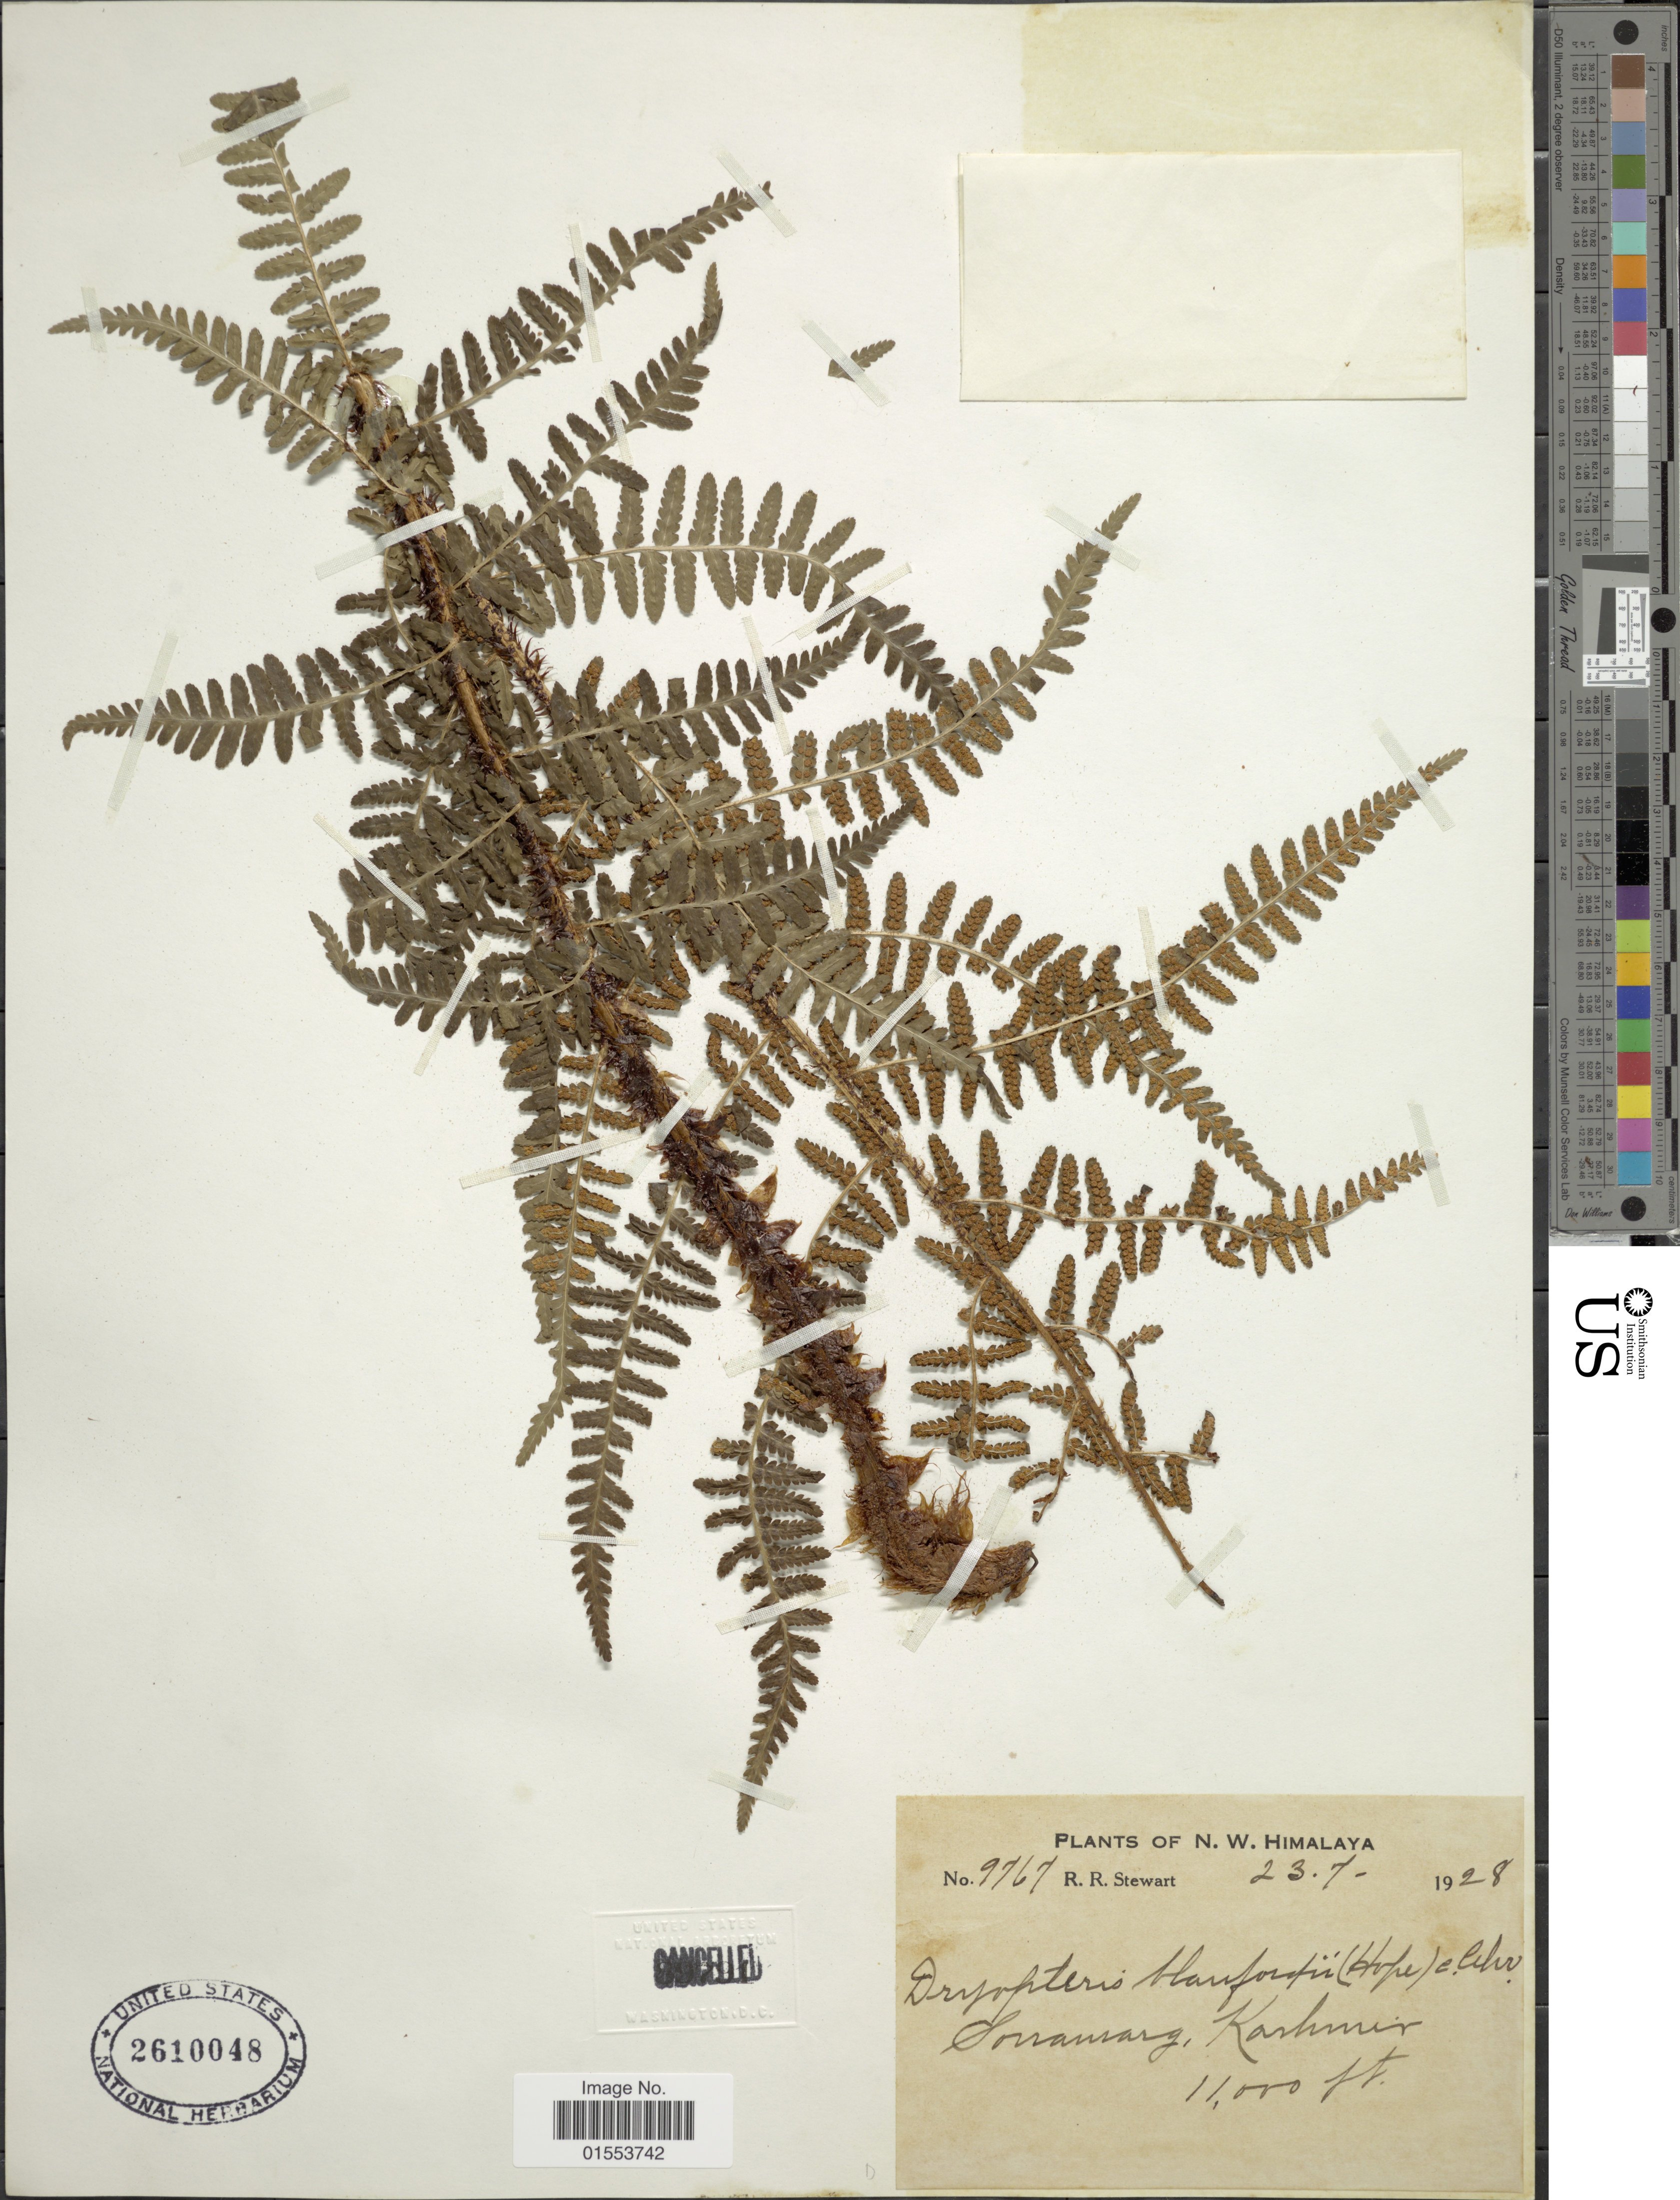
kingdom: Plantae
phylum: Tracheophyta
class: Polypodiopsida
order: Polypodiales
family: Dryopteridaceae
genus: Dryopteris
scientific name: Dryopteris blanfordii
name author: (C. Hope) C. Chr.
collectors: R. R. Stewart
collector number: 9767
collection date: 1928-07-23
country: India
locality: N.W. Himalaya, Sonamarg, Kashmir.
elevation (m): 3353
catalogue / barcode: US 2610048